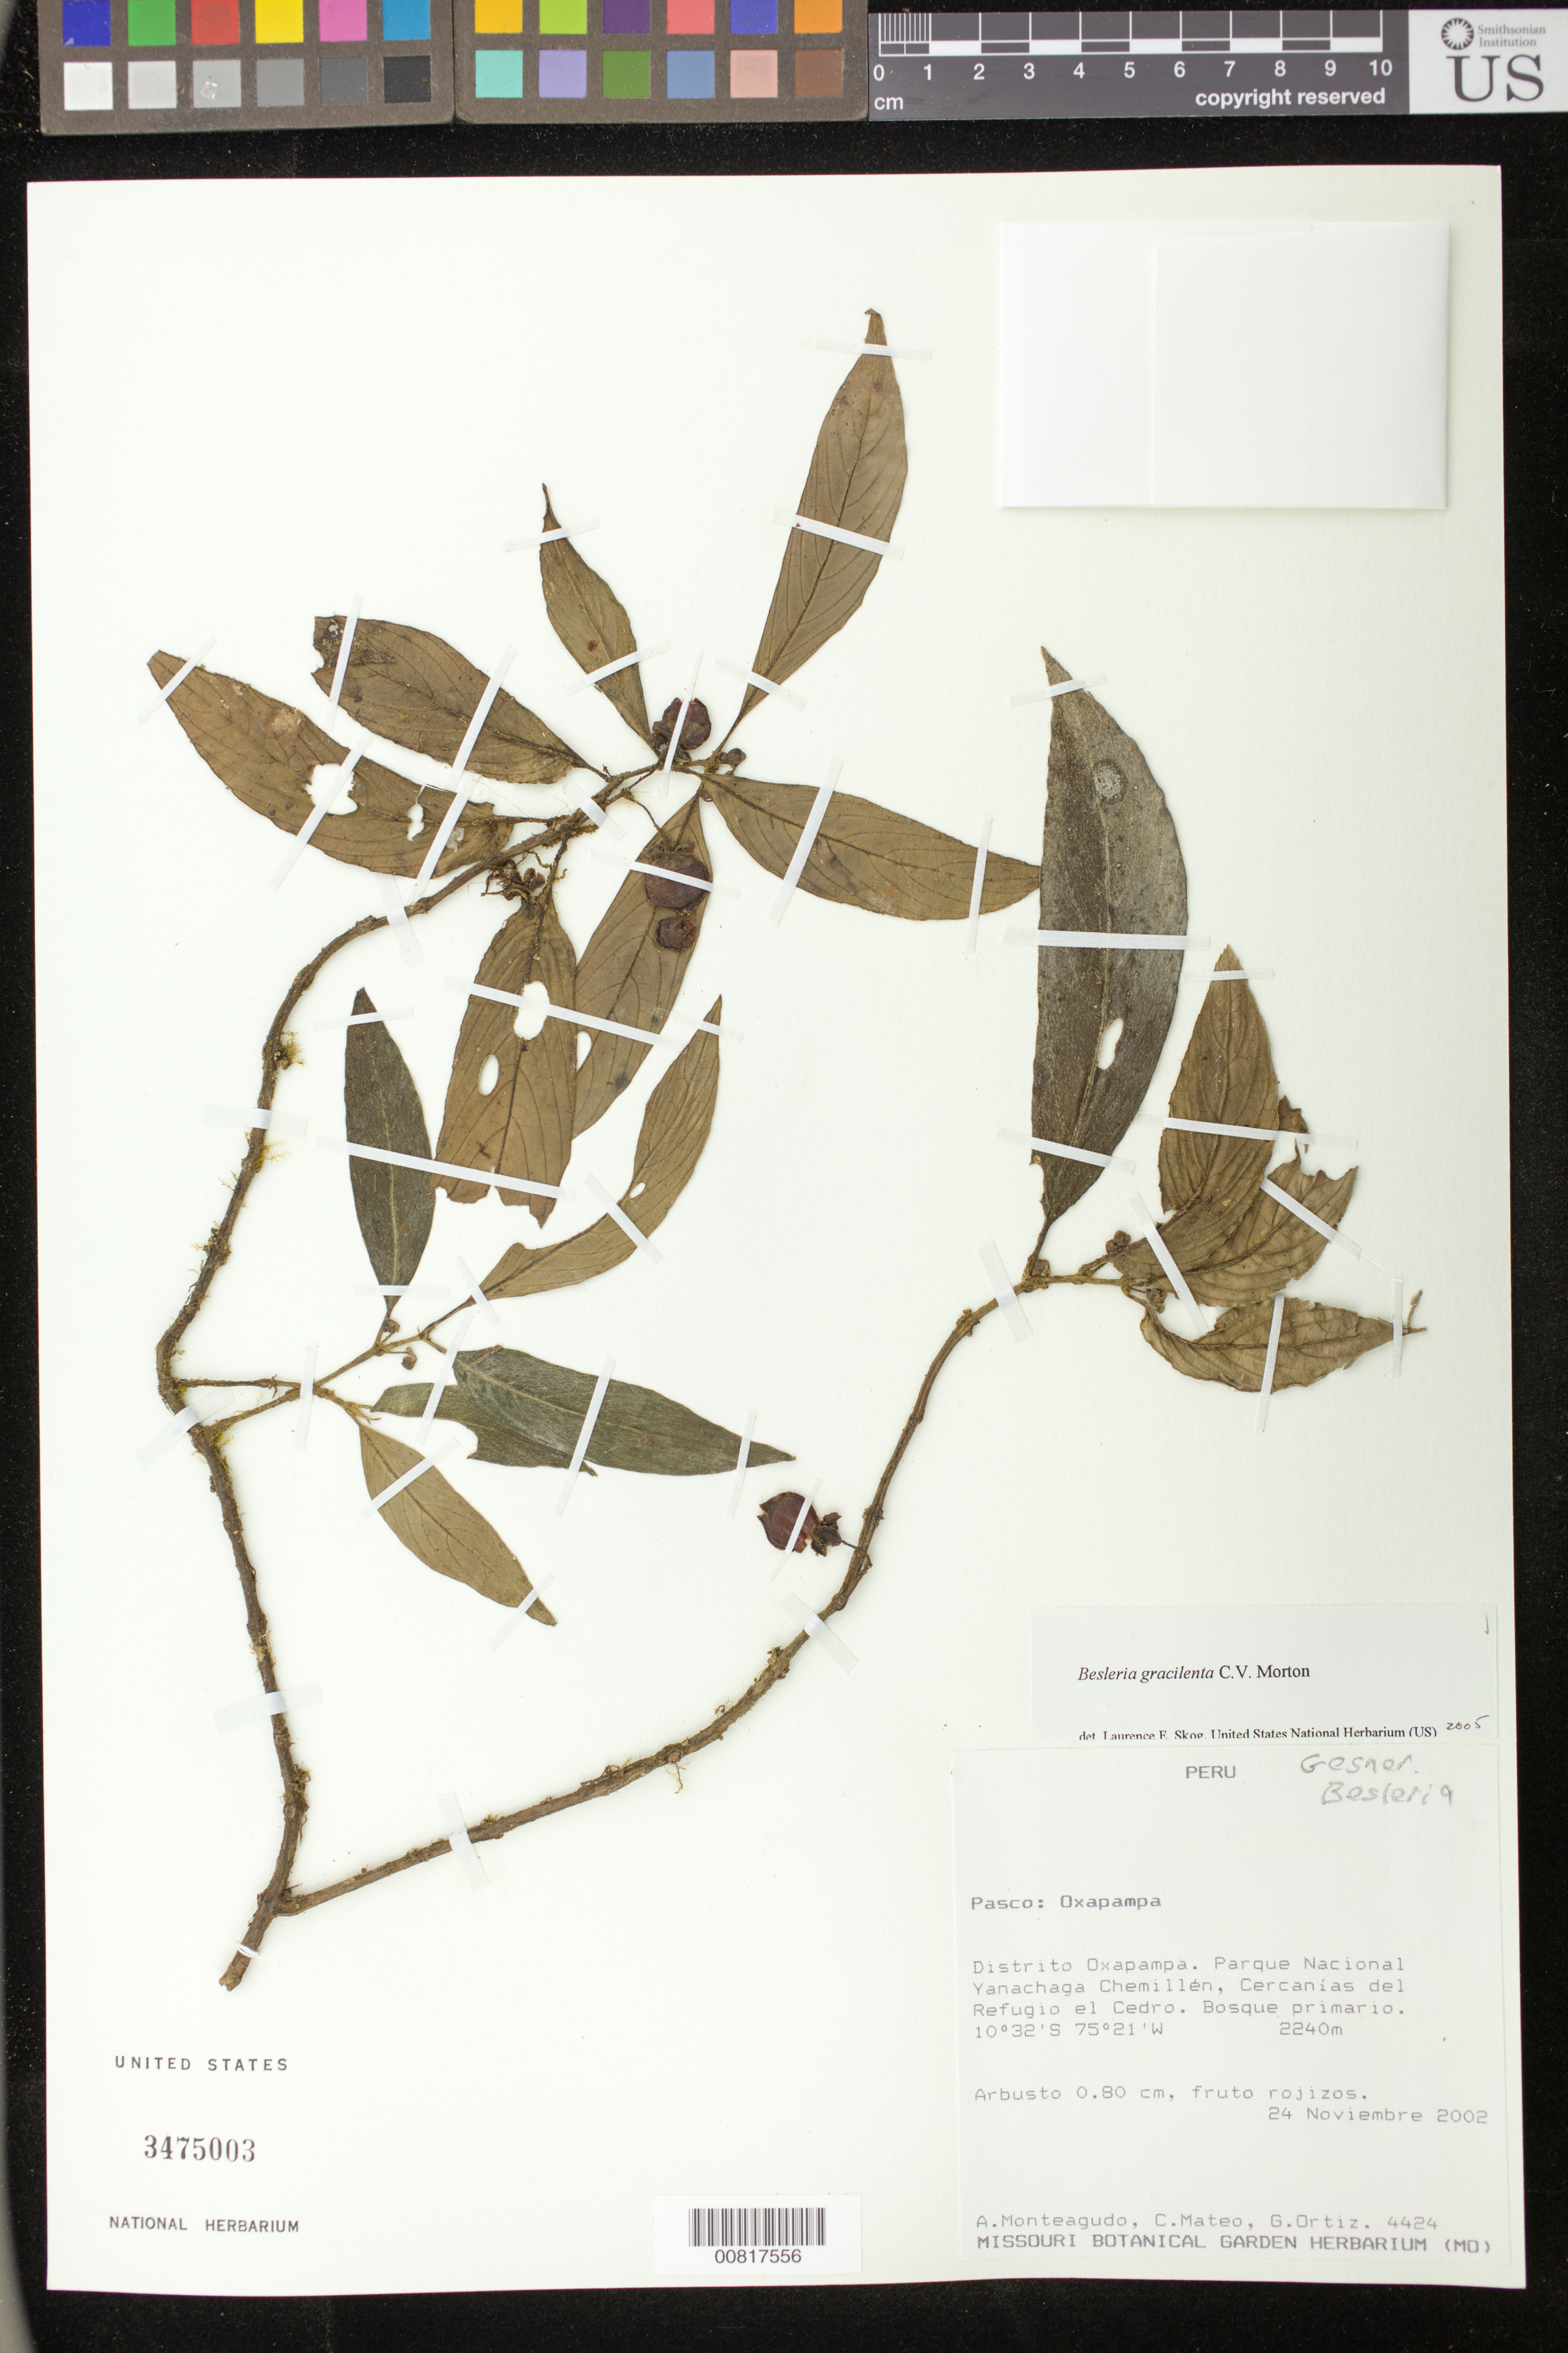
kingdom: Plantae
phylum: Tracheophyta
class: Magnoliopsida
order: Lamiales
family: Gesneriaceae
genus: Besleria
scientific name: Besleria gracilenta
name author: C.V. Morton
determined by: Skog, Laurence E.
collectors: A. Monteagudo, C. Mateo & G. Ortiz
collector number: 4424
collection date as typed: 24 Nov 2002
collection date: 2002-11-24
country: Peru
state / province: Pasco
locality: Pasco: Oxapampa. Parque Nacional Yanachaga Chemillén, Cercanías del Refugio el Cedro.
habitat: Bosque primario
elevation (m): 2240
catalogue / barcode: US 3475003